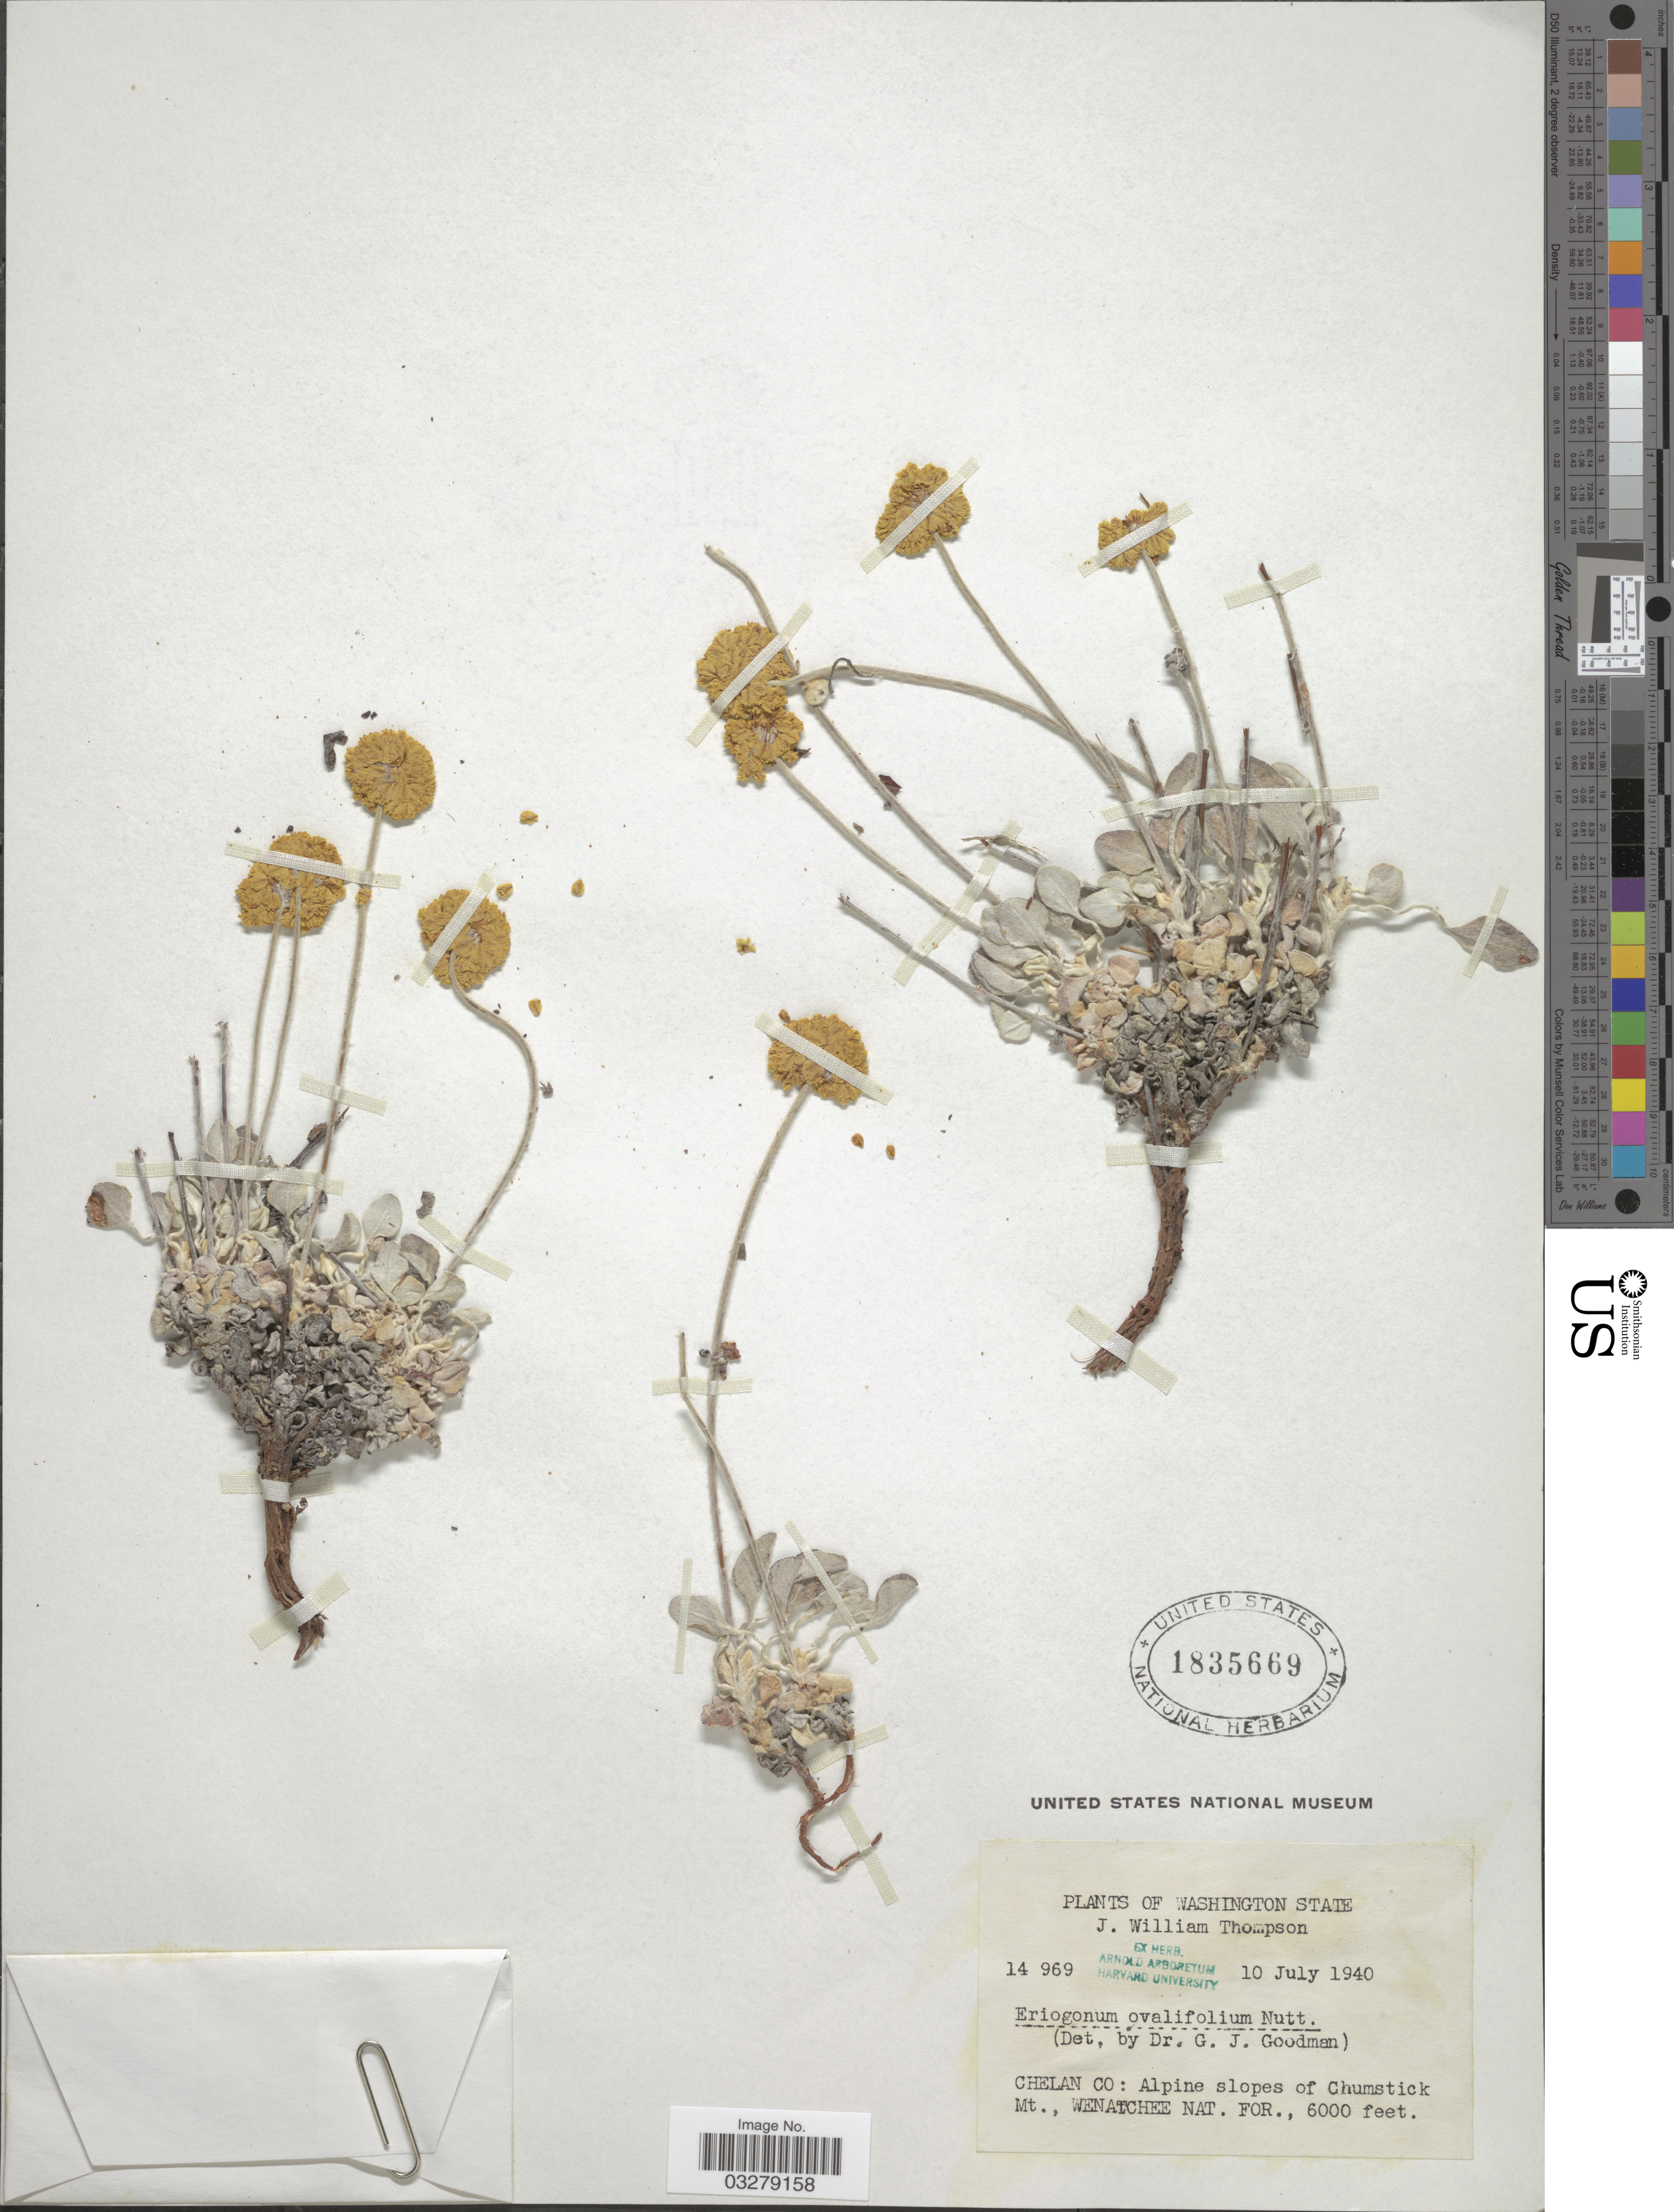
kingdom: Plantae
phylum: Tracheophyta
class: Magnoliopsida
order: Caryophyllales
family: Polygonaceae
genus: Eriogonum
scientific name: Eriogonum ovalifolium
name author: Nutt.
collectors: J. W. Thompson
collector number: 14969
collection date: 1940-07-10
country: United States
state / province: Washington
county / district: Chelan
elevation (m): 1829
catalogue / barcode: US 1835669